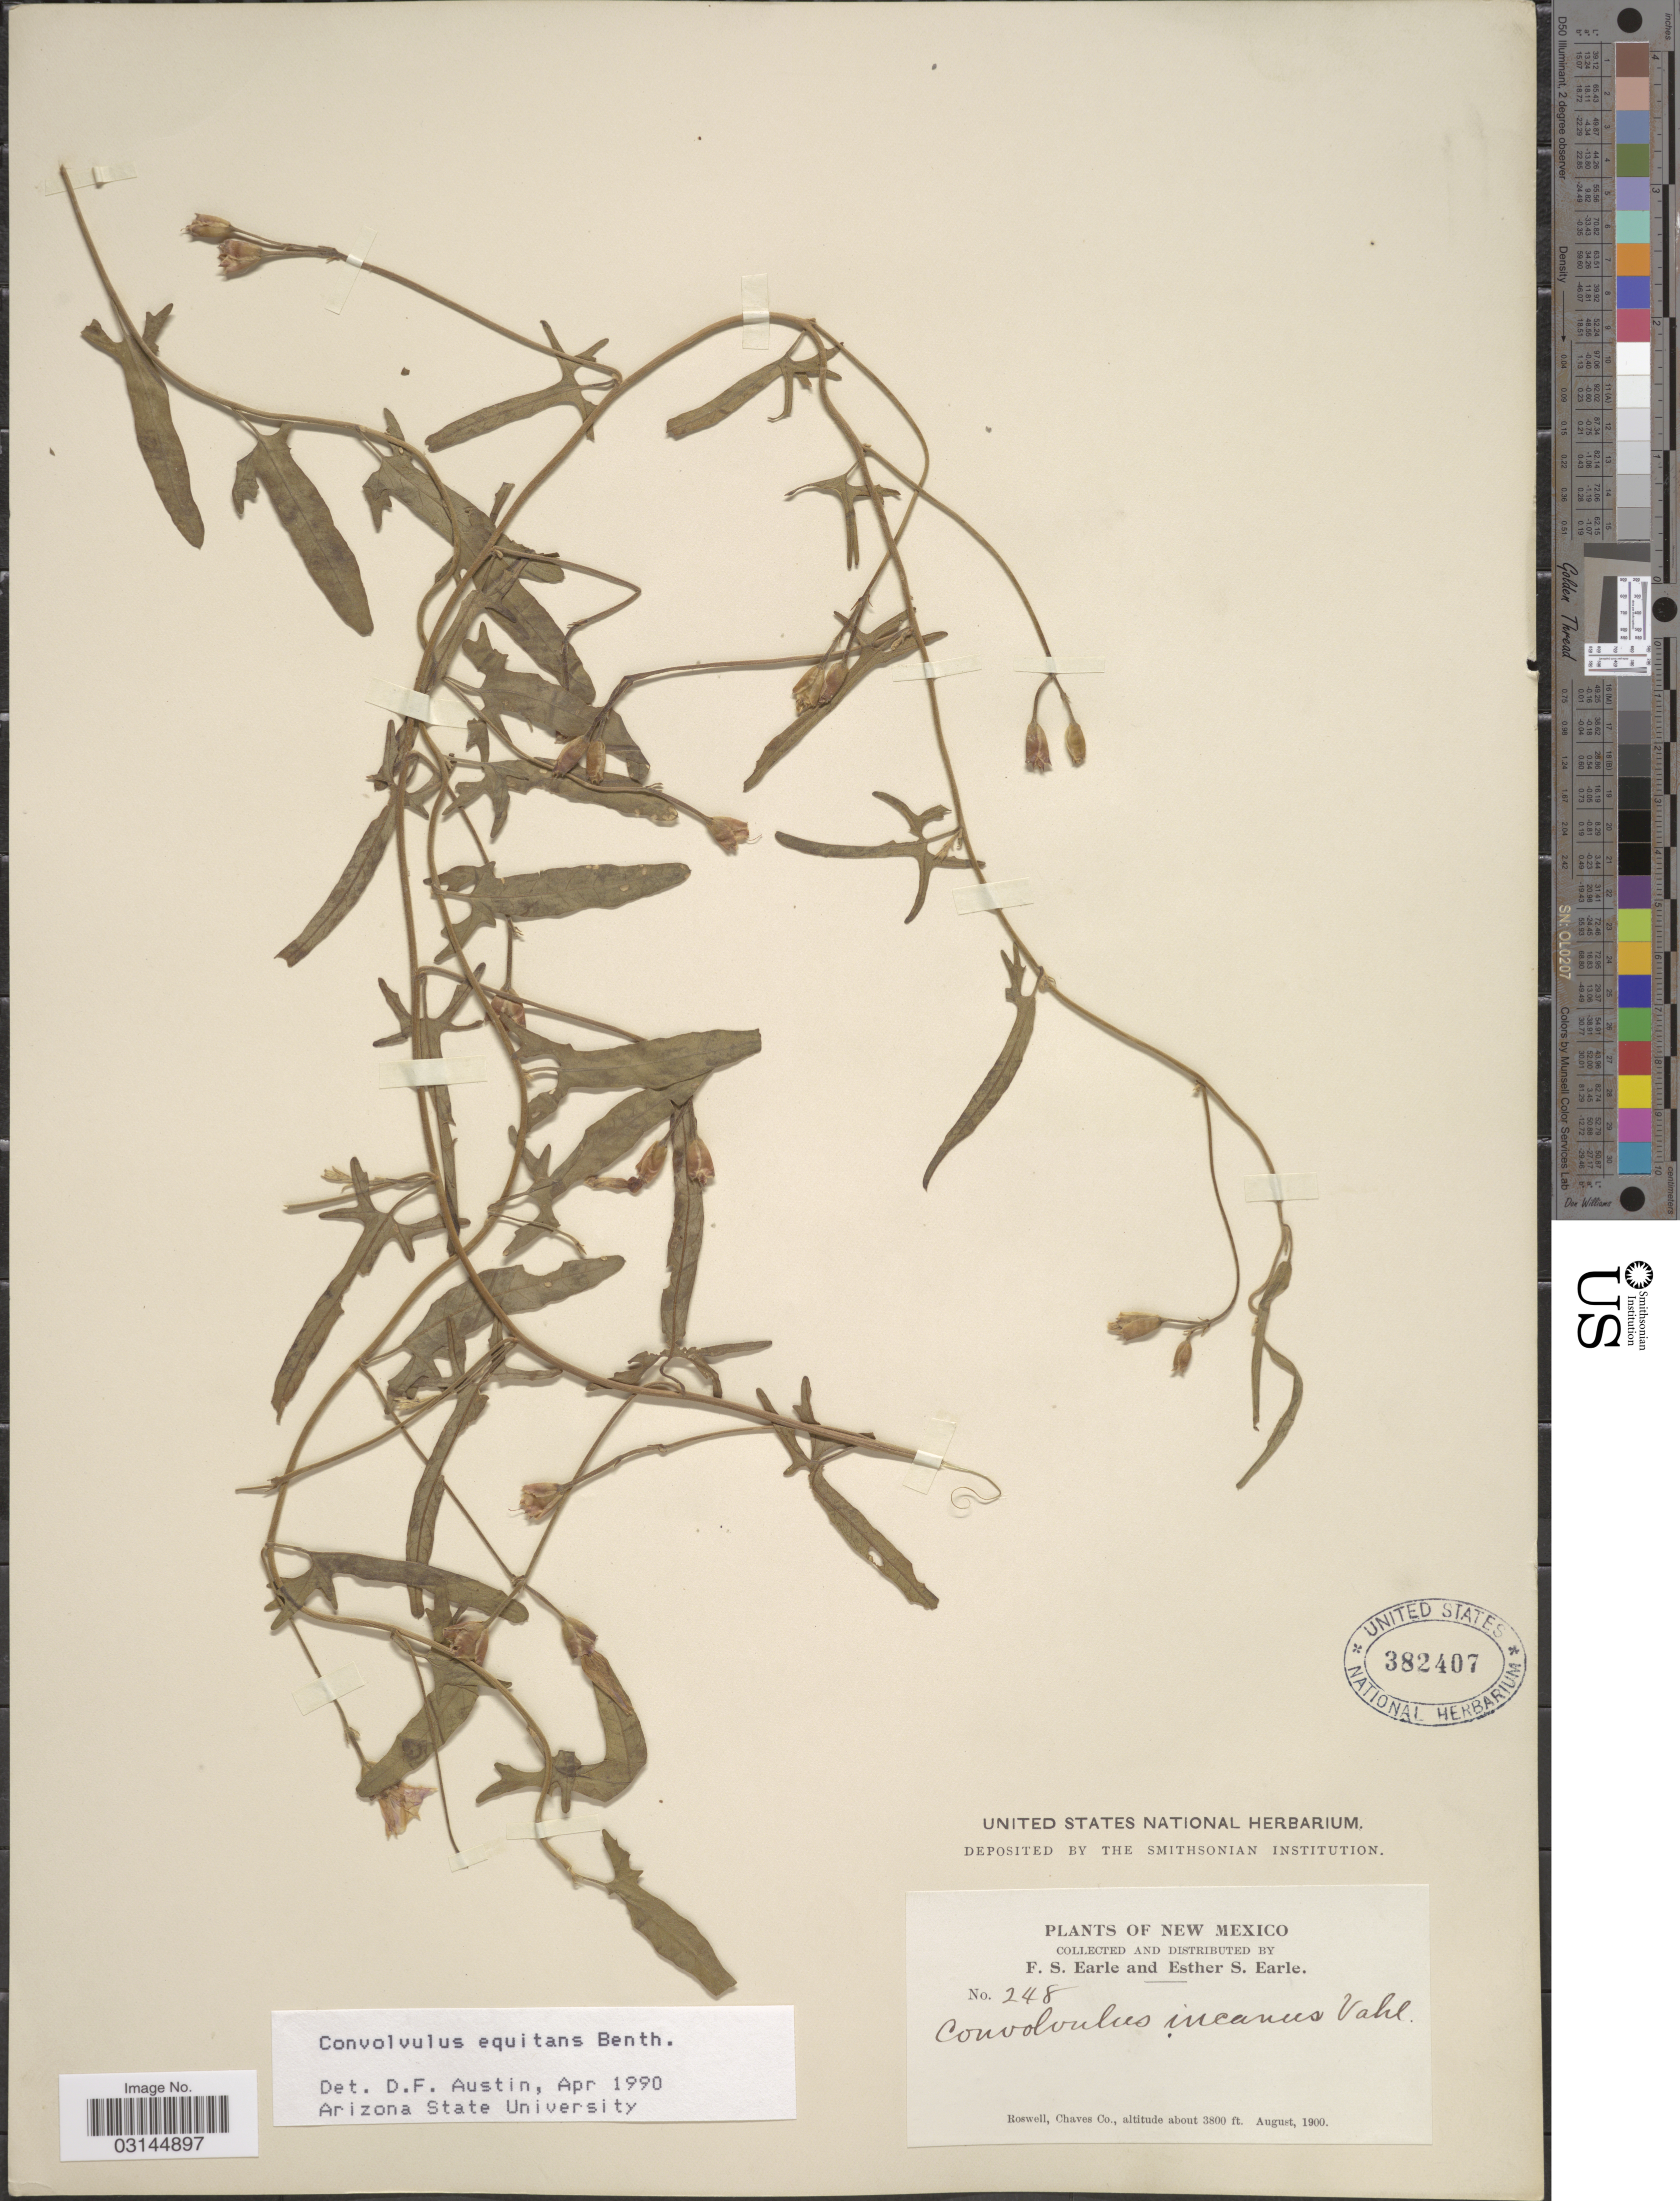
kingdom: Plantae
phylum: Tracheophyta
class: Magnoliopsida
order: Solanales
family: Convolvulaceae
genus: Convolvulus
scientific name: Convolvulus equitans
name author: Benth.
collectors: F. S. Earle & E. S. Earle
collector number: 248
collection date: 1900-08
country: United States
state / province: New Mexico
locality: Roswell, Chaves Co.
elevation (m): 1158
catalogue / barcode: US 382407